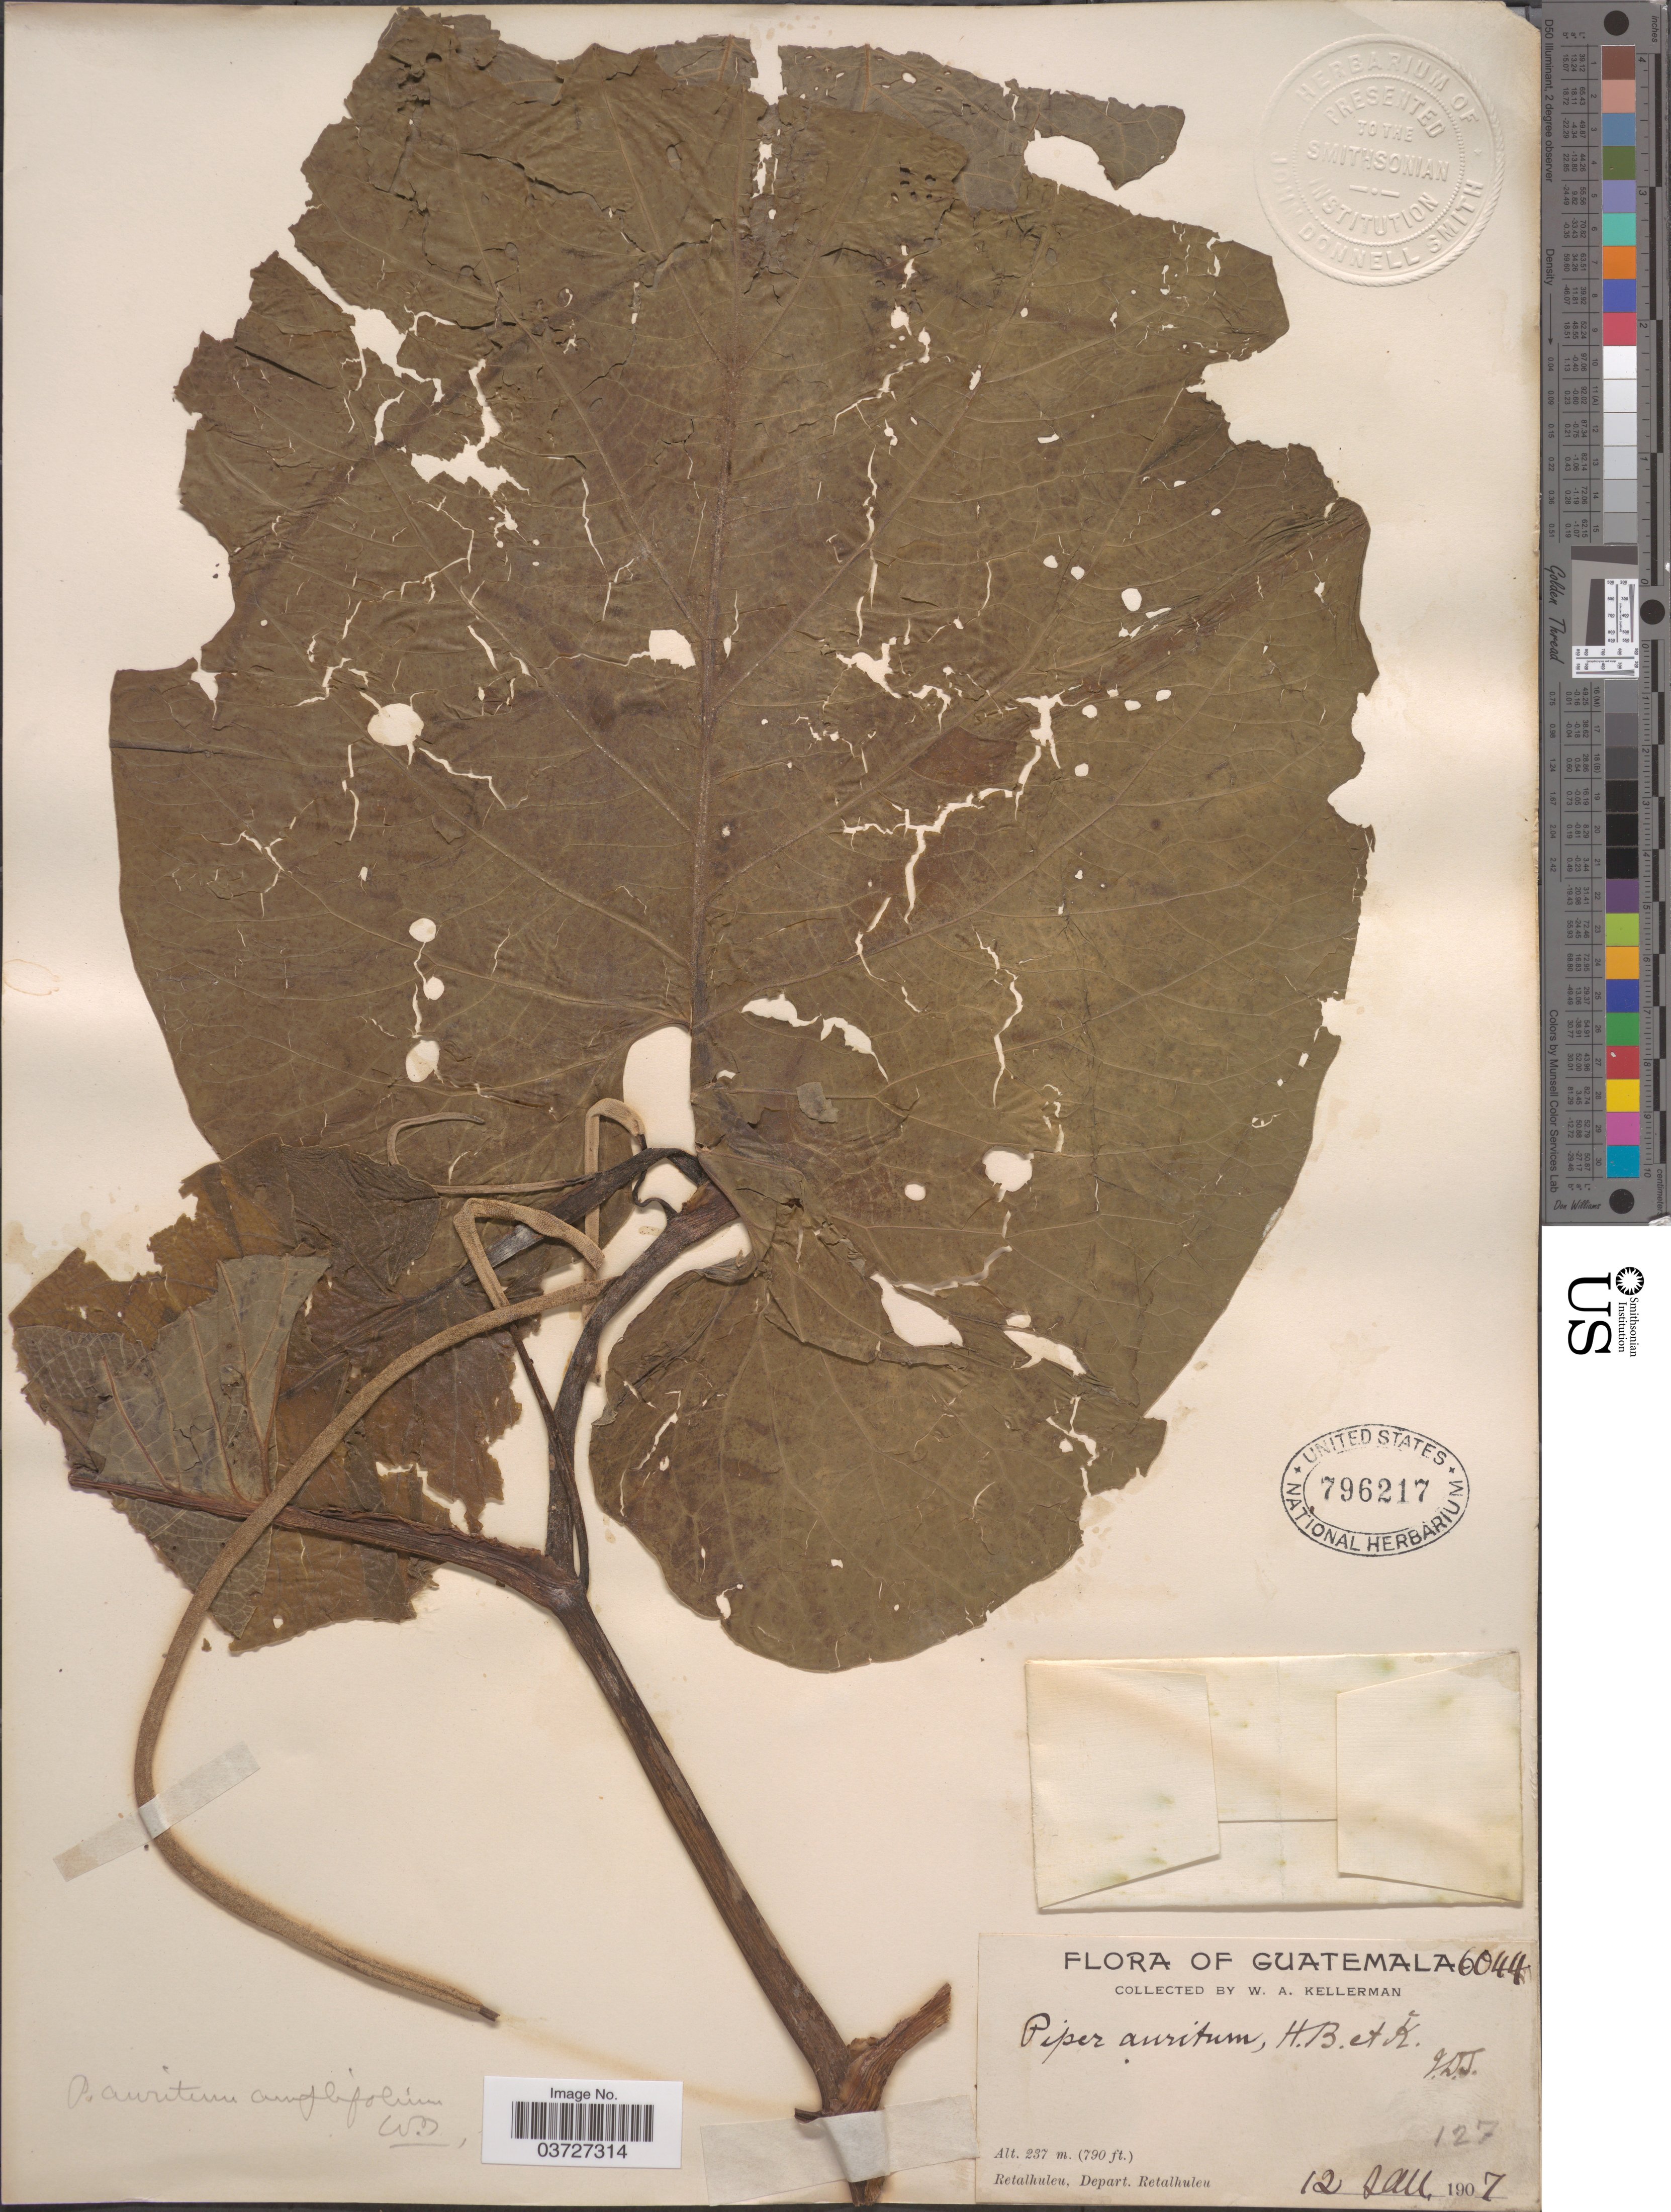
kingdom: Plantae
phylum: Tracheophyta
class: Magnoliopsida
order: Piperales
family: Piperaceae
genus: Piper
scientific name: Piper auritum var. amplifolium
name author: C. DC.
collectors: W. Kellerman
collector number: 127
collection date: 1907-01-12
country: Guatemala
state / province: Retalhuleu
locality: Retalhuleu, Depart. Retalhuleu.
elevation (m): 237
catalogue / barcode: US 796217